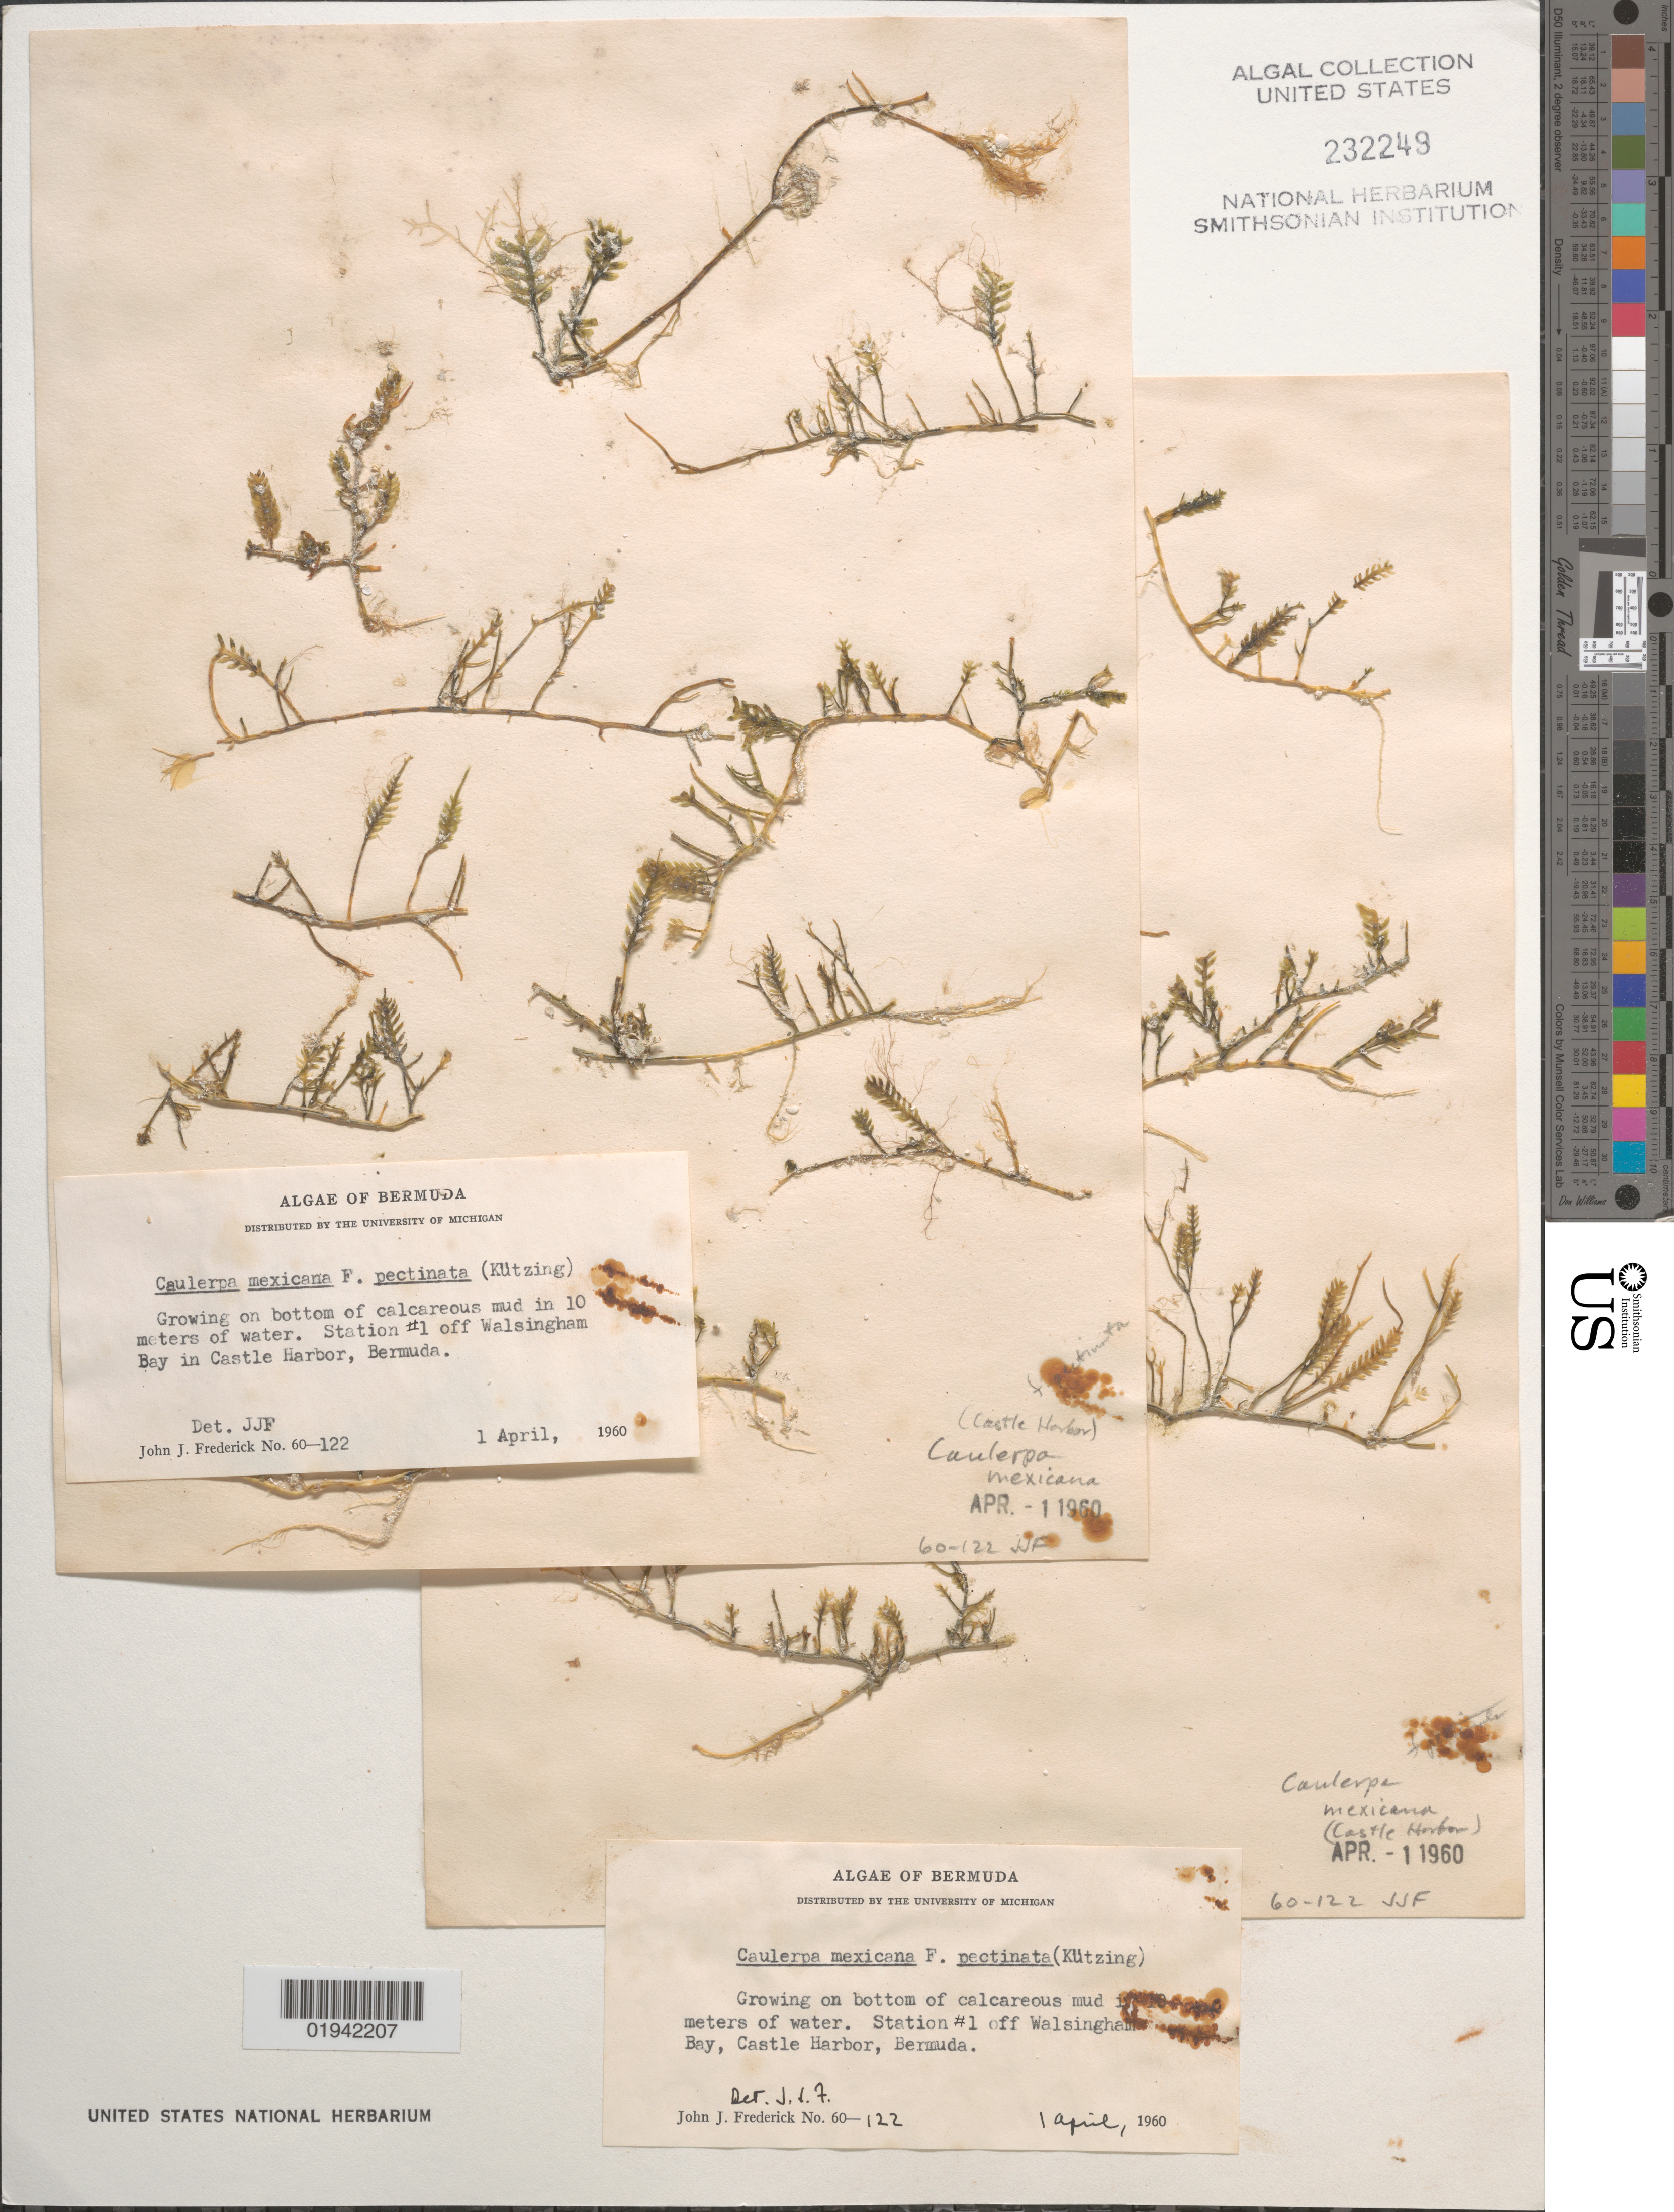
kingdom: Plantae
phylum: Chlorophyta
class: Ulvophyceae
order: Bryopsidales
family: Caulerpaceae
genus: Caulerpa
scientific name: Caulerpa mexicana f. pectinata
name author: (Kütz.) W.R. Taylor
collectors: J. Frederick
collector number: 60-122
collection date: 1960-04-01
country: Bermuda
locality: Station #1 off Walsingham Bay, Castle Harbor.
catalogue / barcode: US 232249